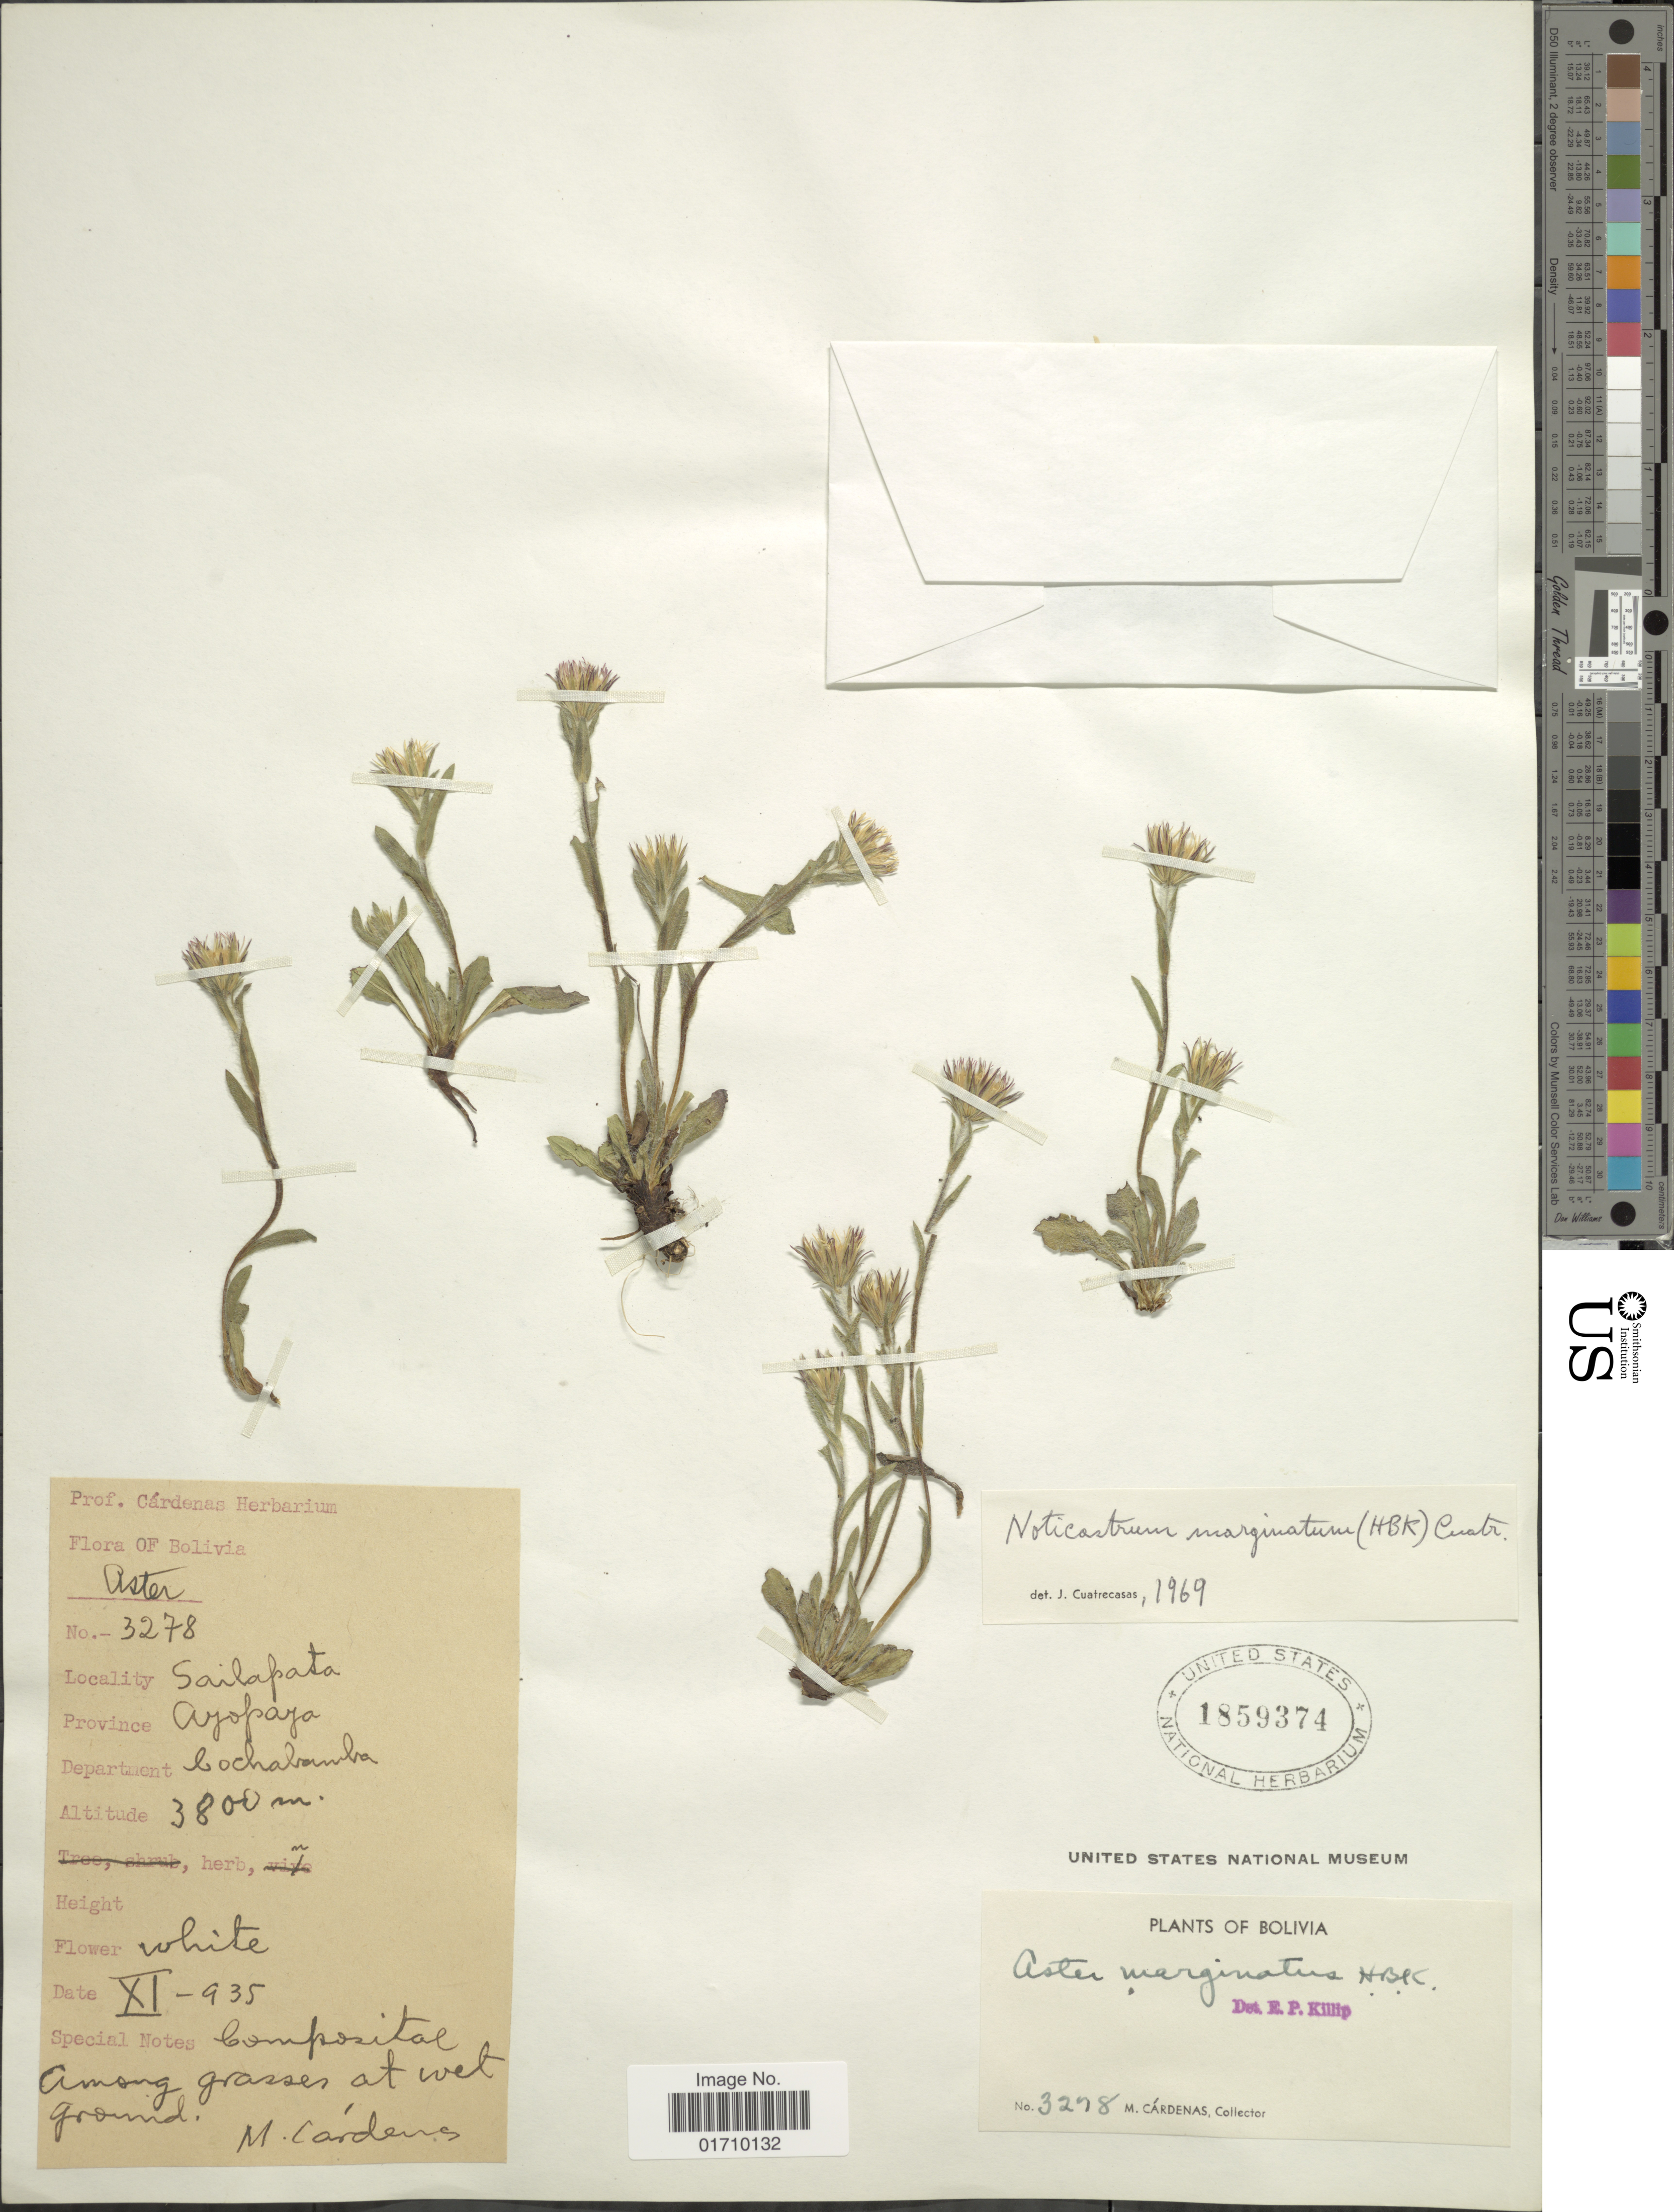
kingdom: Plantae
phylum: Tracheophyta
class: Magnoliopsida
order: Asterales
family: Asteraceae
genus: Noticastrum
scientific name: Noticastrum marginatum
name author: (Kunth) Cuatrec.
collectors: M. Cárdenas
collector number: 3278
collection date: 1935-11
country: Bolivia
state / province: Cochabamba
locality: Sailapata, Province Ayopaya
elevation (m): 3800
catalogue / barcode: US 1859374